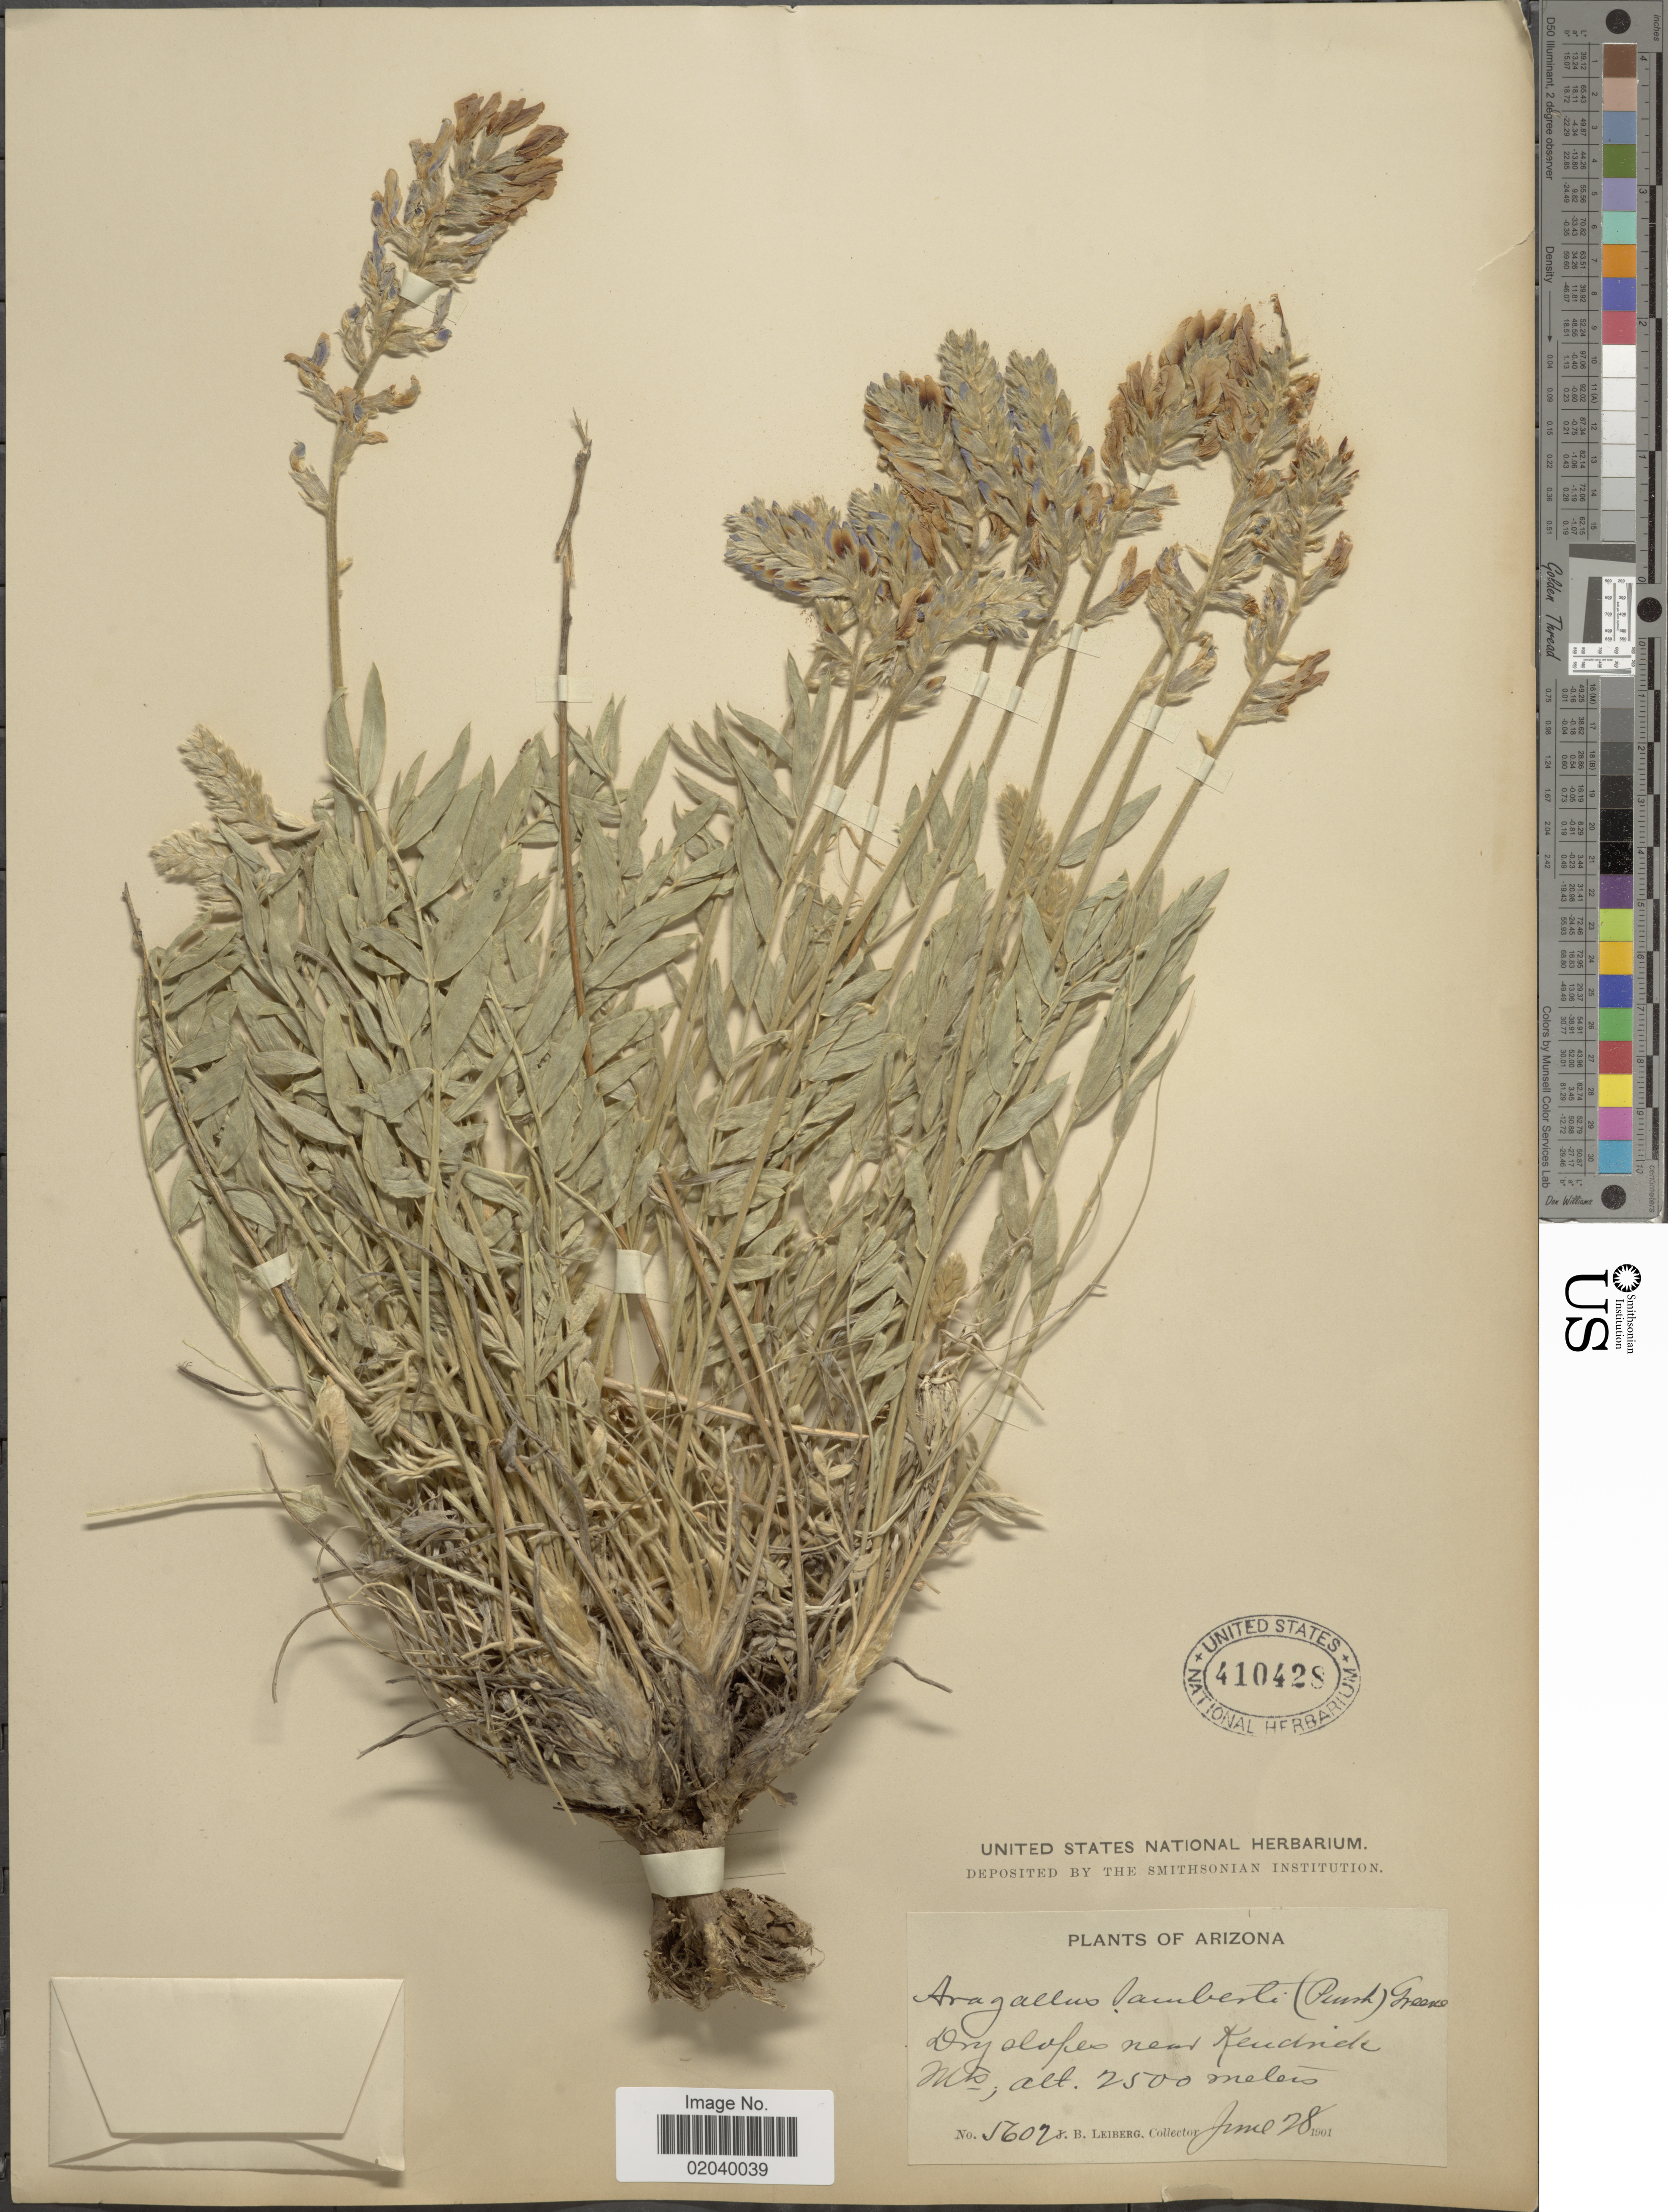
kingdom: Plantae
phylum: Tracheophyta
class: Magnoliopsida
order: Fabales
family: Fabaceae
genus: Oxytropis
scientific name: Oxytropis lambertii var. bigelovii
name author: A. Gray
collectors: J. B. Leiberg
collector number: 5602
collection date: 1901-06-28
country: United States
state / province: Arizona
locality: Near Kendrick Mts.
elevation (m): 2500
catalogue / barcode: US 410428